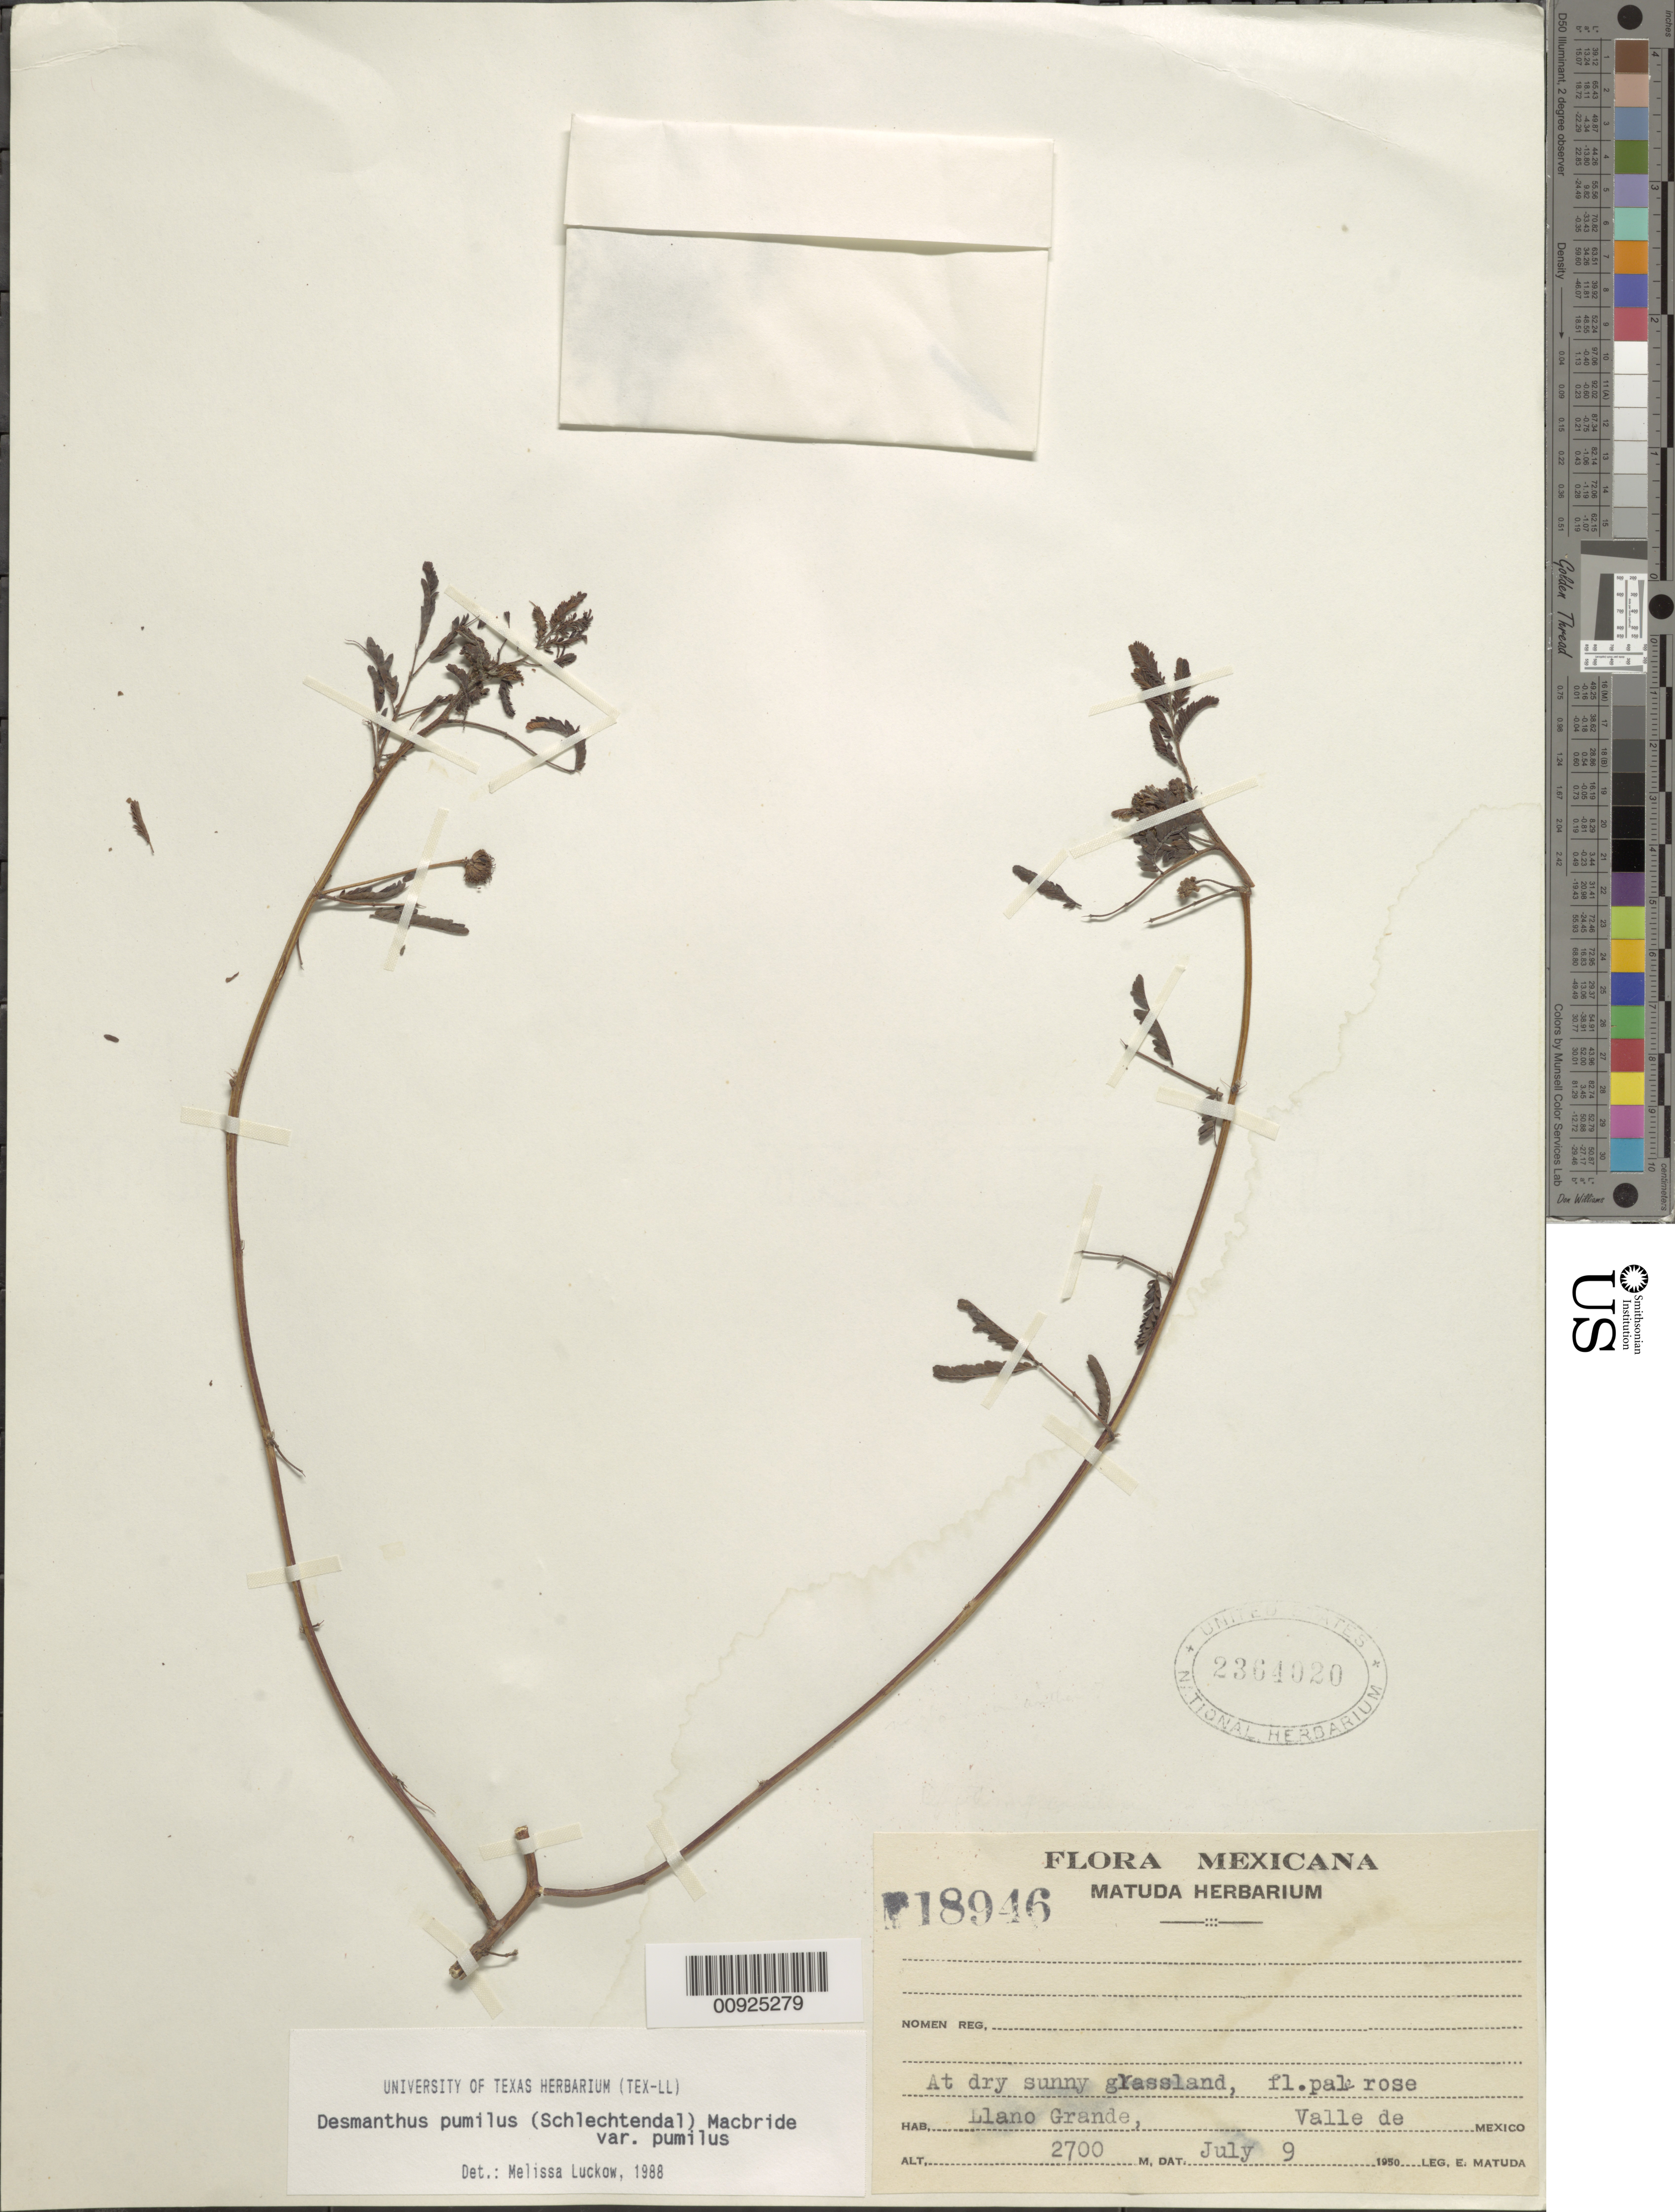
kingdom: Plantae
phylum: Tracheophyta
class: Magnoliopsida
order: Fabales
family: Fabaceae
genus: Desmanthus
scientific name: Desmanthus pumilus var. pumilus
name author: (Schltdl.) J.F. Macbr.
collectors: E. Matuda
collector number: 18946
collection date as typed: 09 Jul 1950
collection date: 1950-07-09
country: Mexico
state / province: México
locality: Llano Grande, Valle de México.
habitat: At dry sunny grassland.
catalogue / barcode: US 2364020